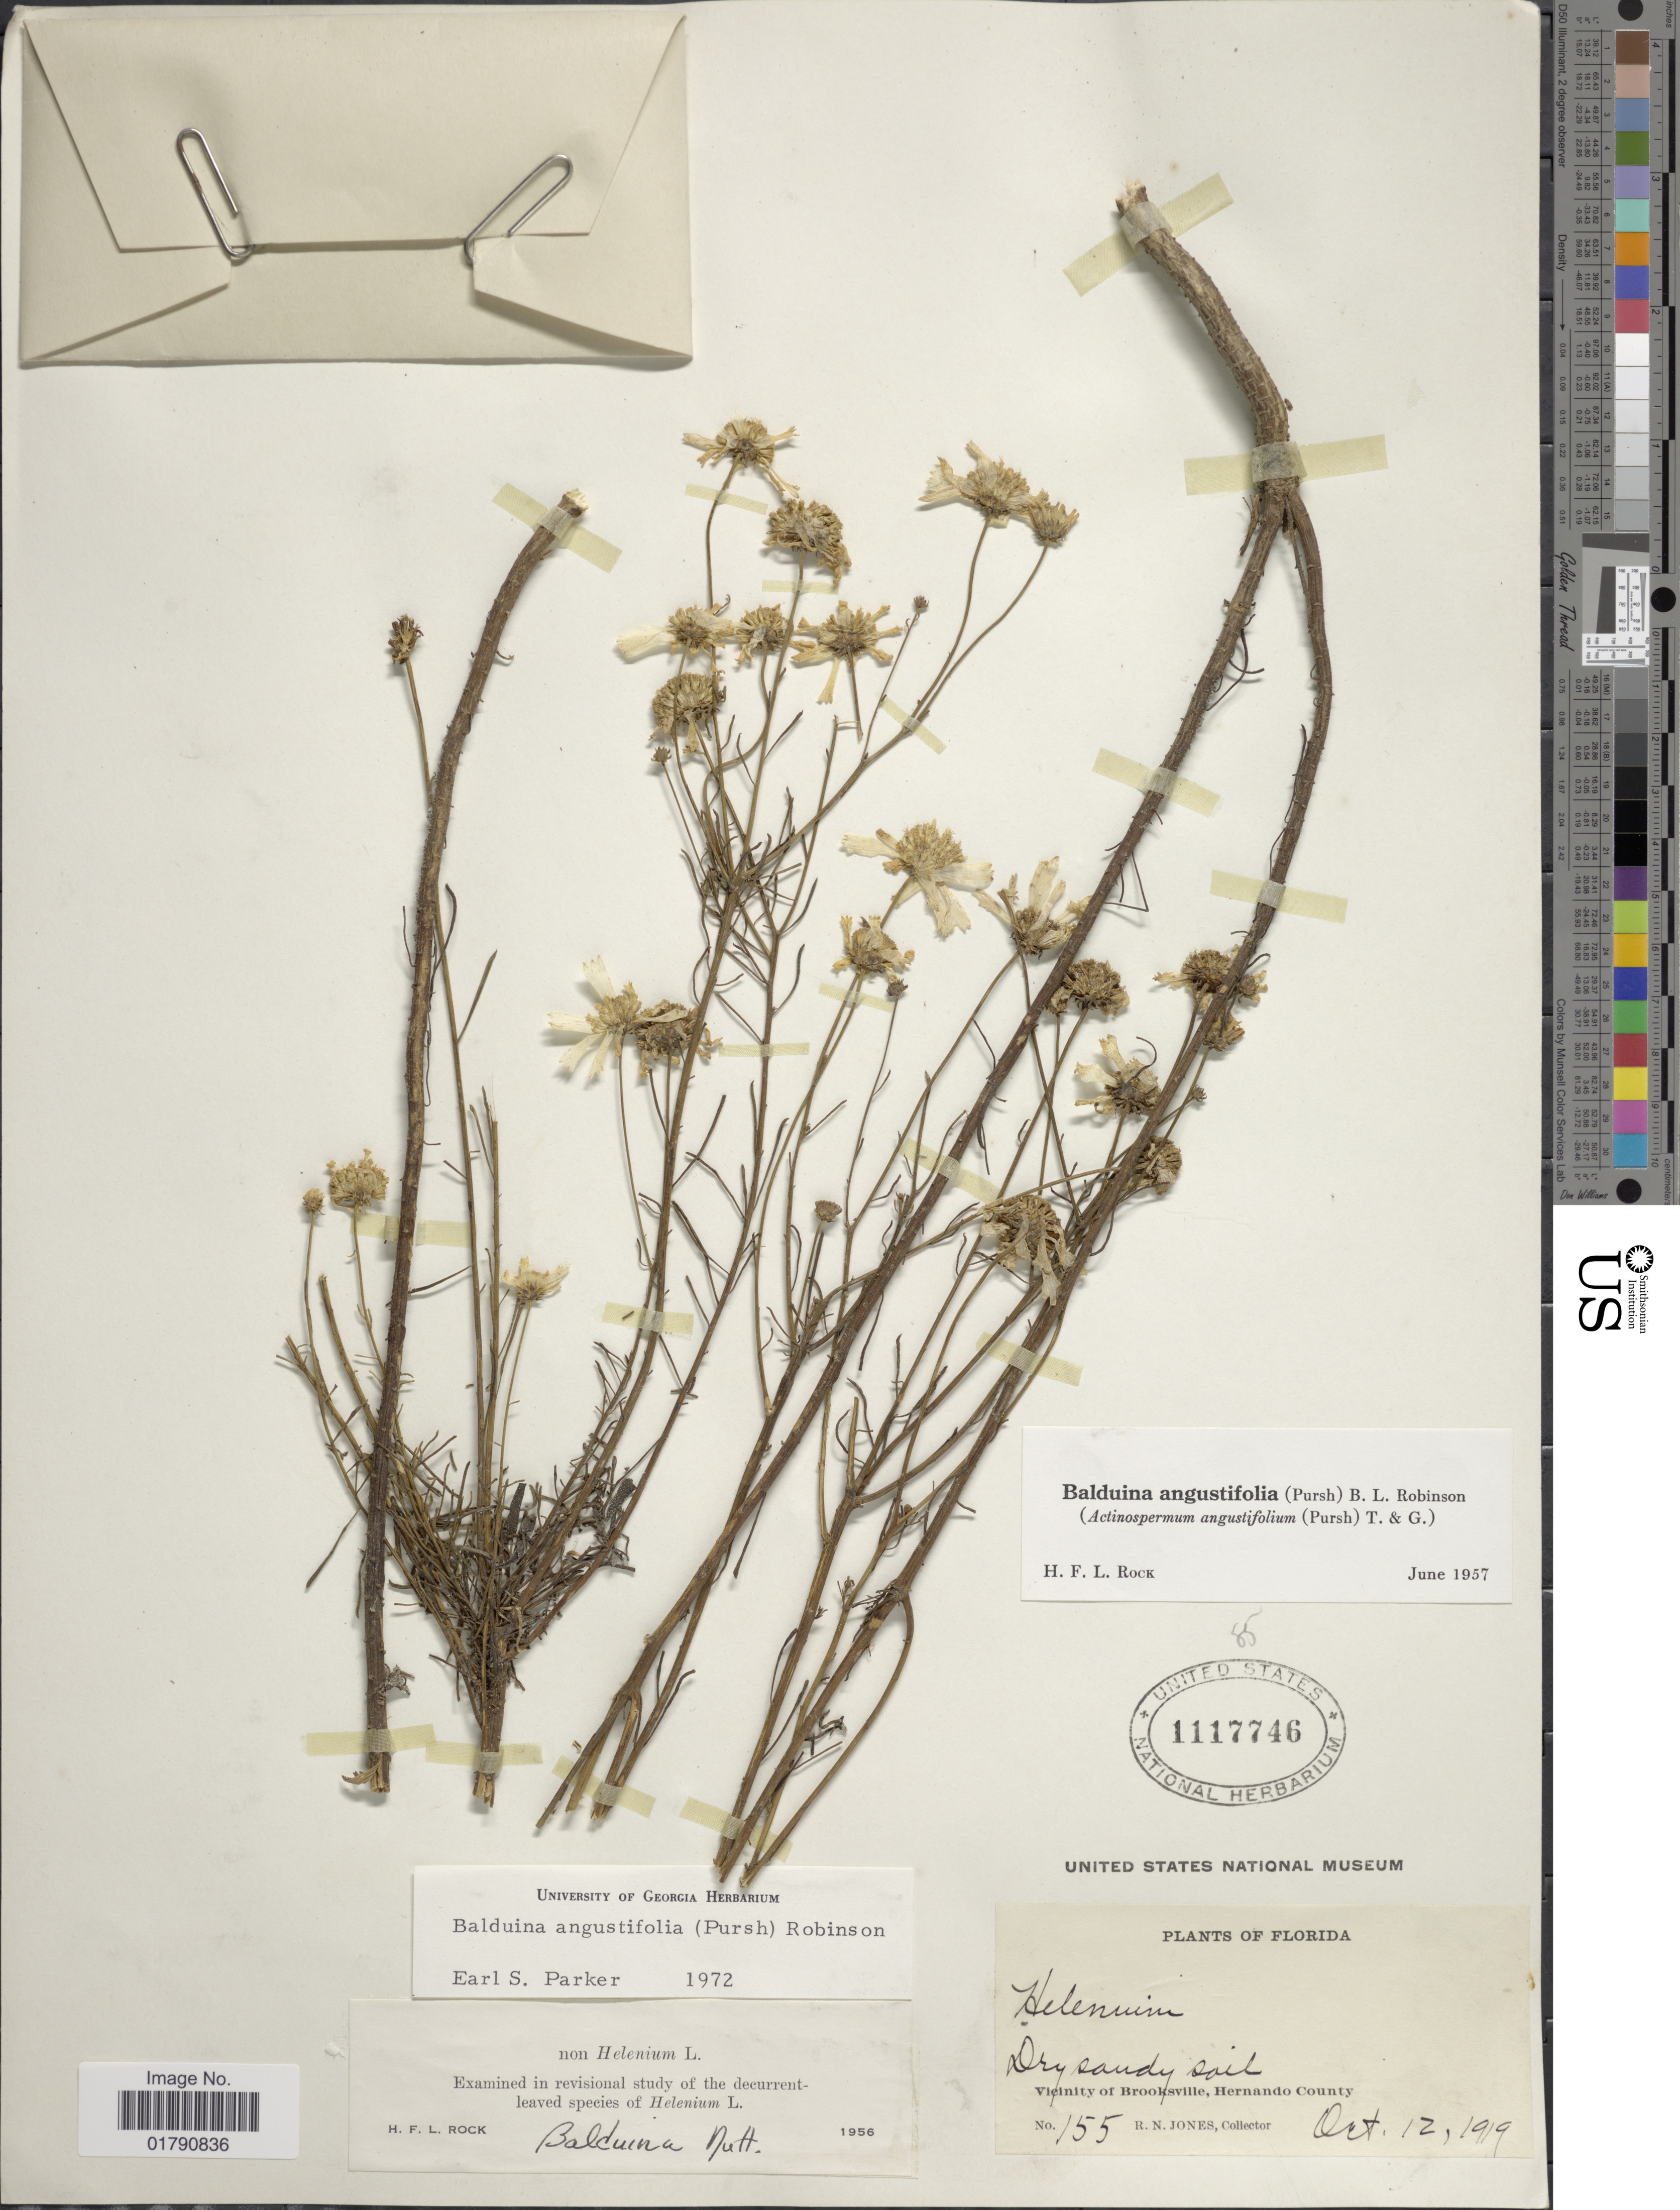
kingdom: Plantae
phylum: Tracheophyta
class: Magnoliopsida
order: Asterales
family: Asteraceae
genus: Balduina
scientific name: Balduina angustifolia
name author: (Pursh) B.L. Rob.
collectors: J. N. Rose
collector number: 155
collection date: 1919-10-12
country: United States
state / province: Florida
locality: Vicinity of Brooksville, Hernando County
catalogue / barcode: US 1117746